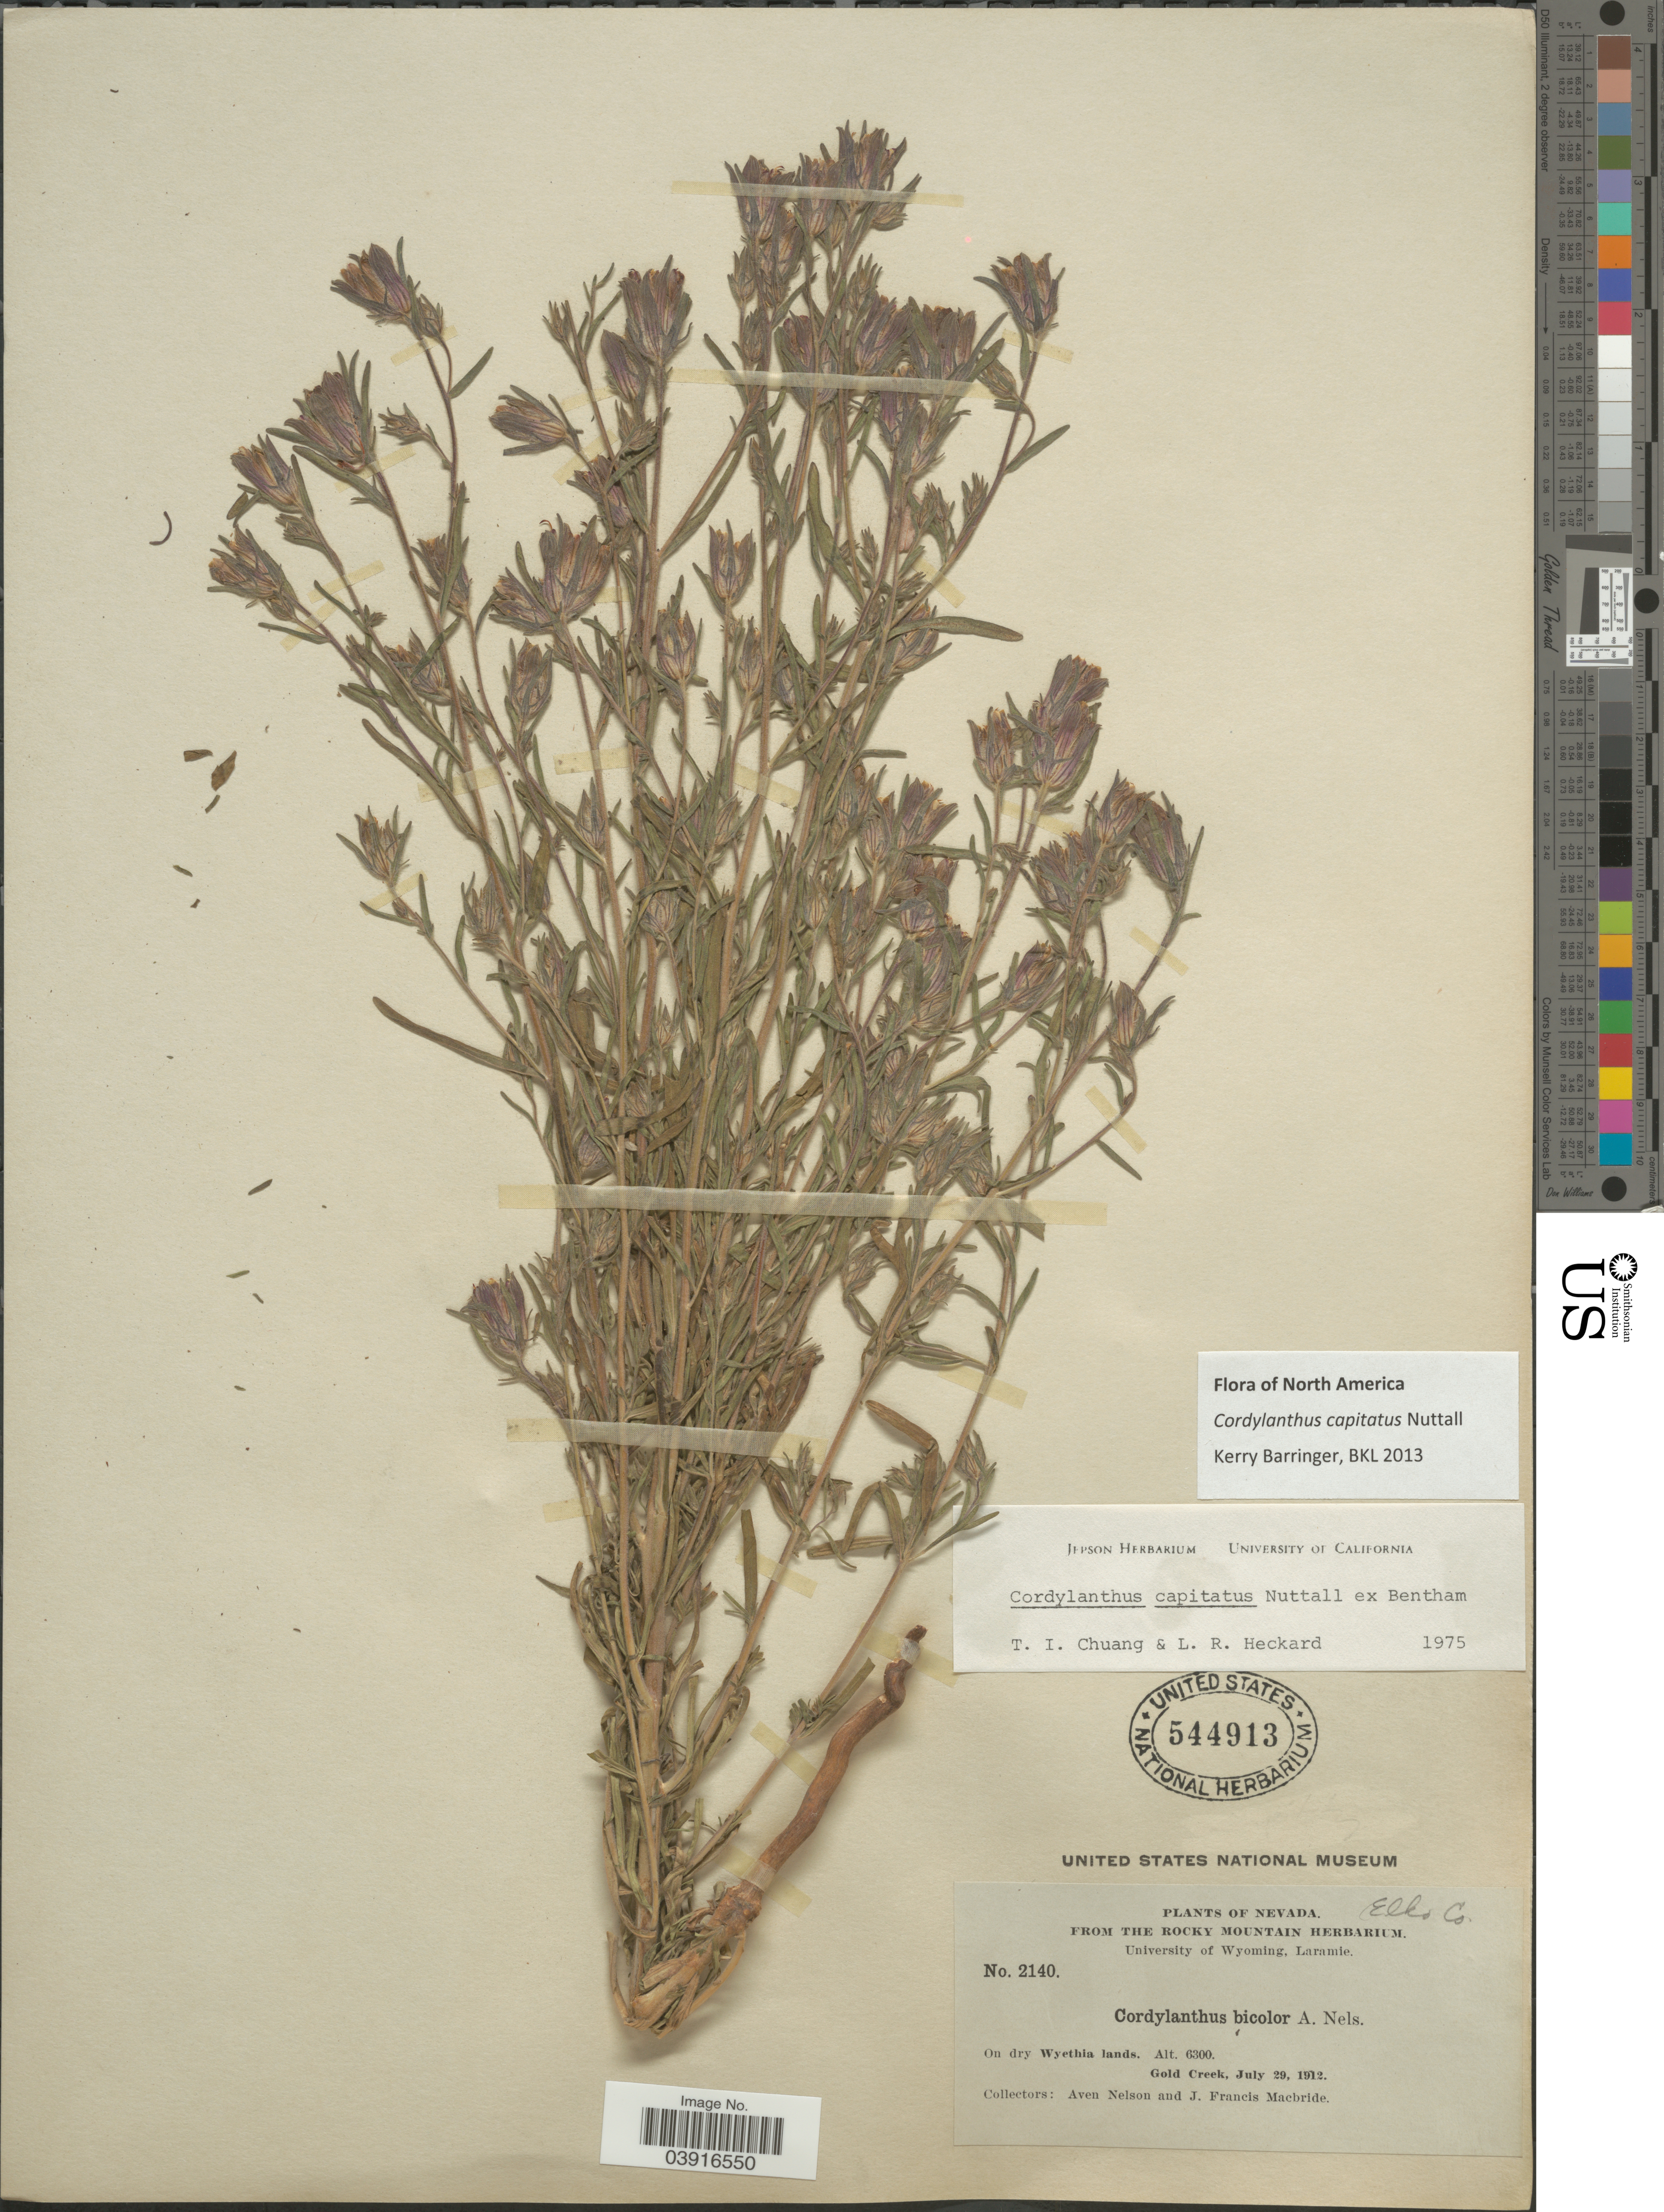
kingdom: Plantae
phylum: Tracheophyta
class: Magnoliopsida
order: Lamiales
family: Orobanchaceae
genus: Cordylanthus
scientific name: Cordylanthus capitatus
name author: Nutt. ex Benth.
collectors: A. Nelson & J. F. Macbride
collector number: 2140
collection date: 1912-07-29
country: United States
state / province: Nevada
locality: Elko Co. Gold Creek.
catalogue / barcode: US 544913